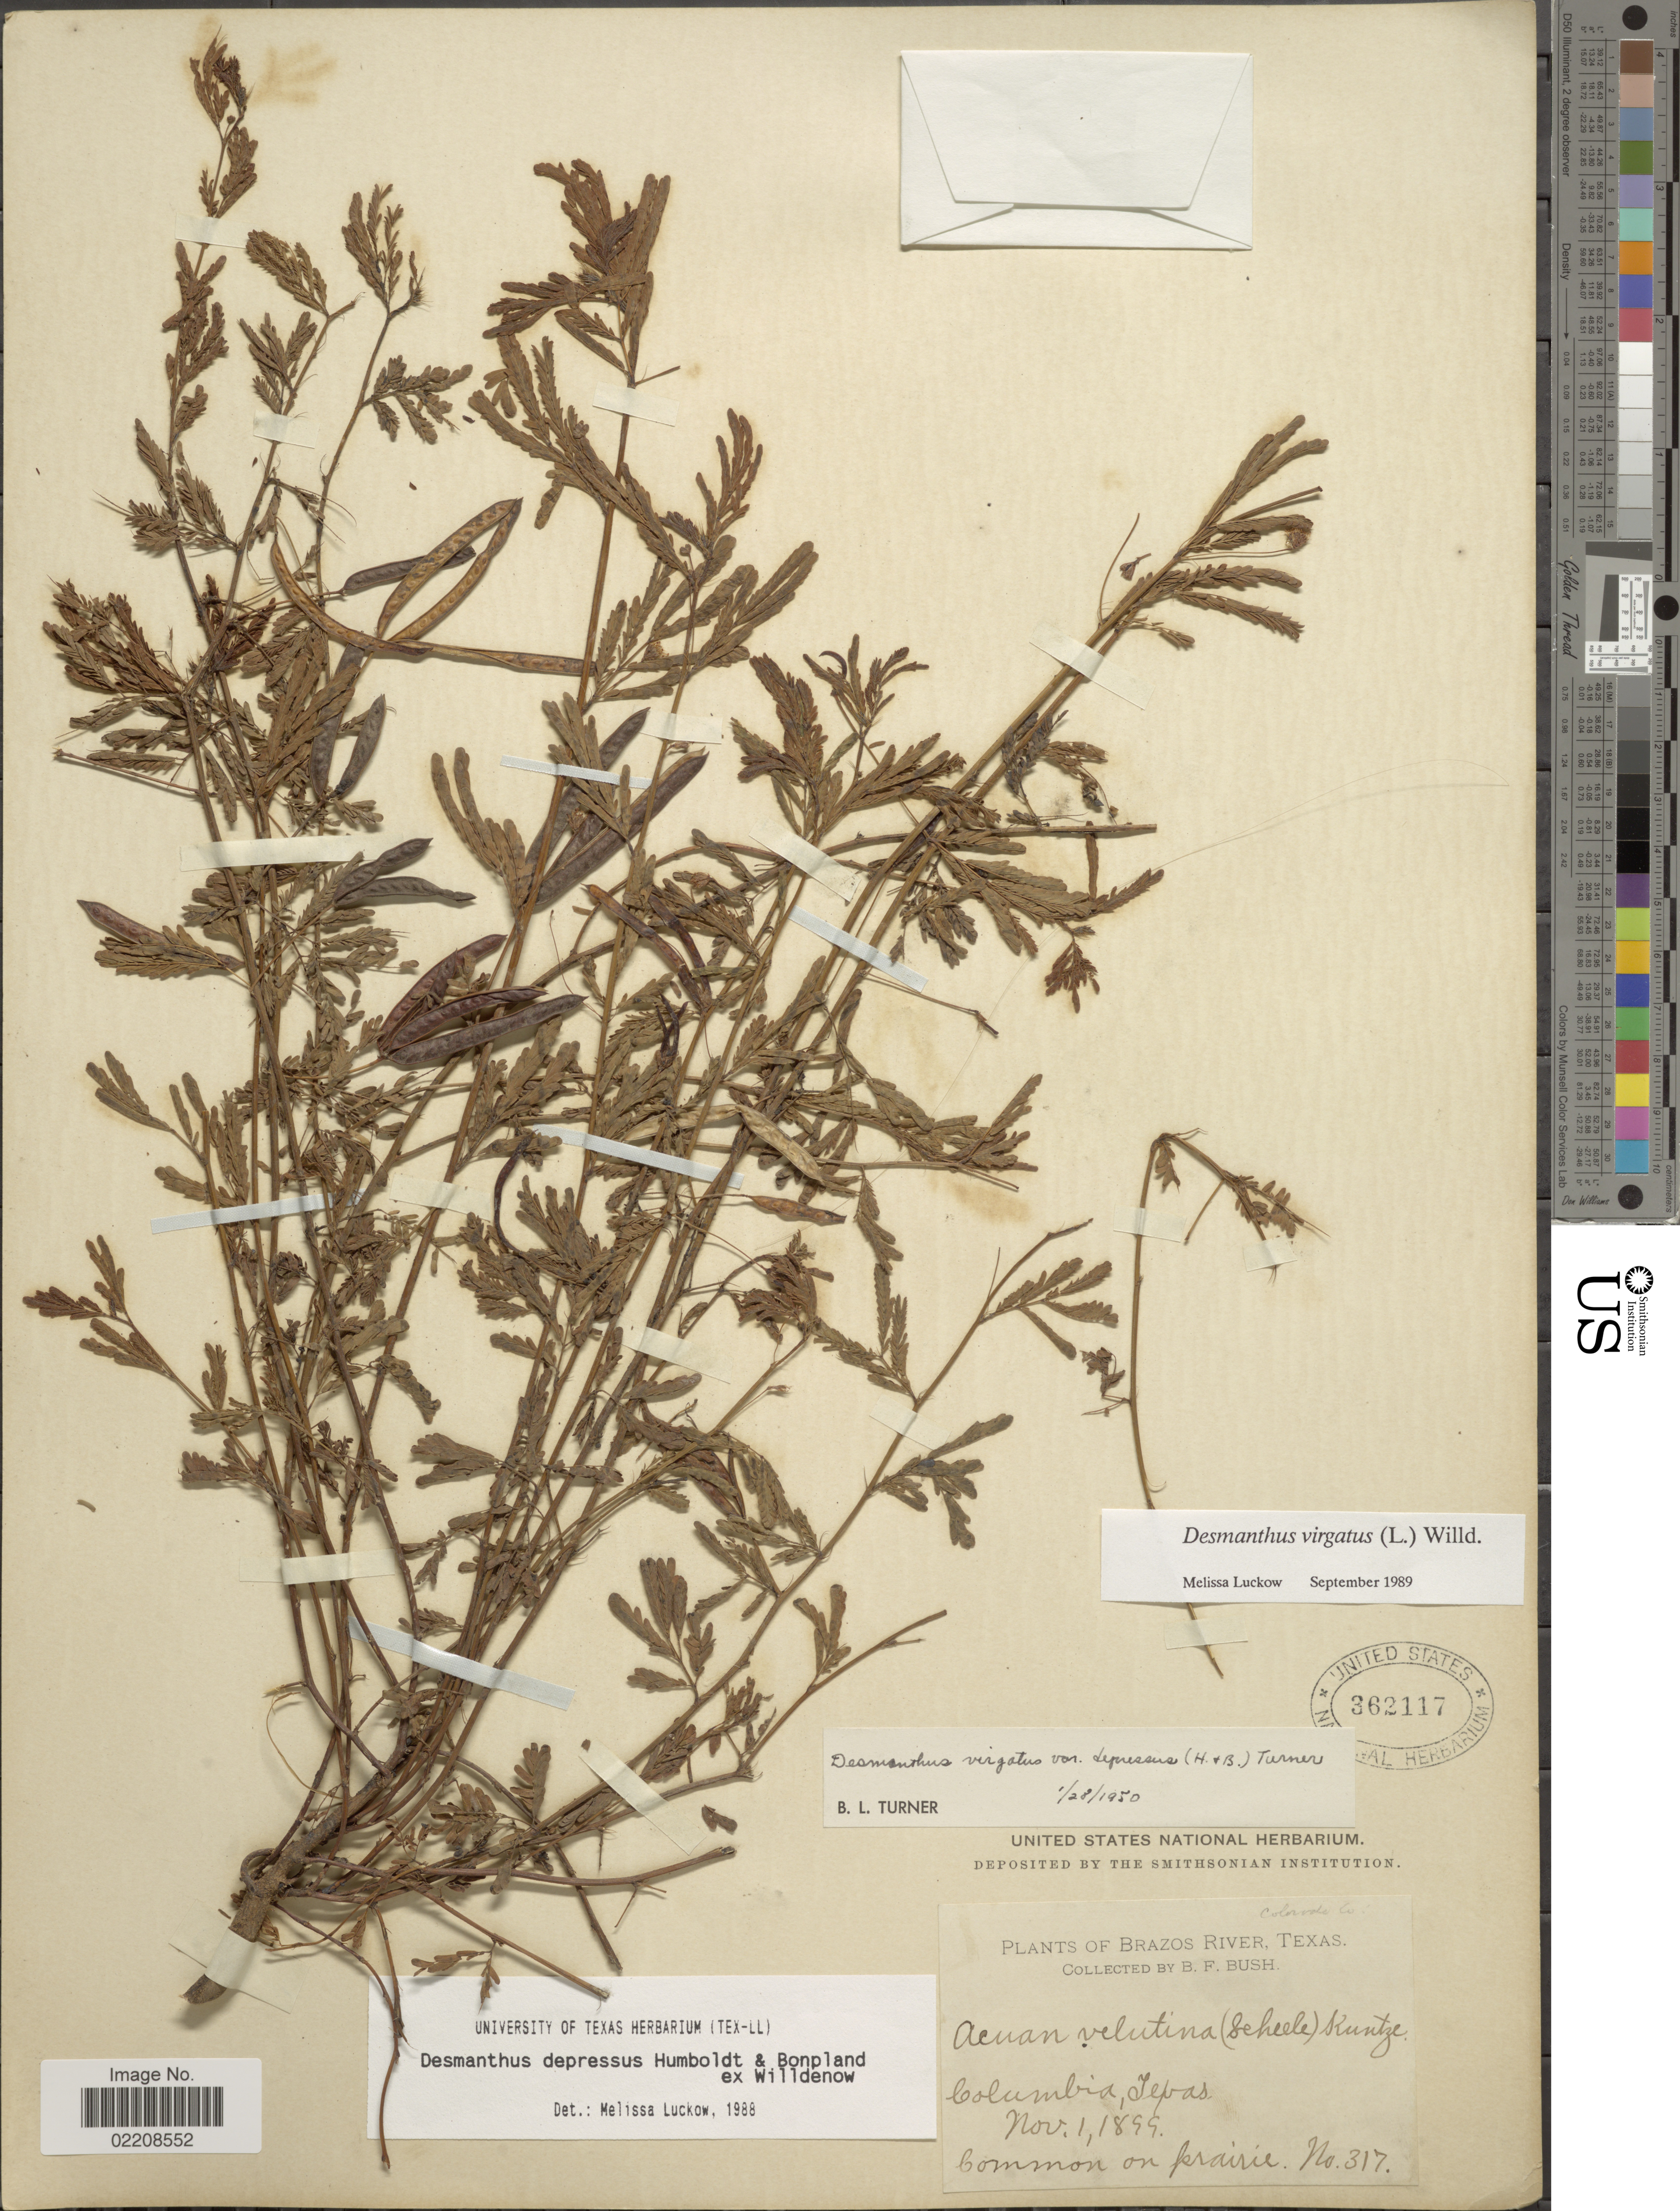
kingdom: Plantae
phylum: Tracheophyta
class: Magnoliopsida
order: Fabales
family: Fabaceae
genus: Desmanthus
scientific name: Desmanthus virgatus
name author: (L.) Willd.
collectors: B. F. Bush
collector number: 317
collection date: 1899-11-01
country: United States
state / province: Texas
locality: Colorado Co. Brazos River, Texas. Columbia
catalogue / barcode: US 362117